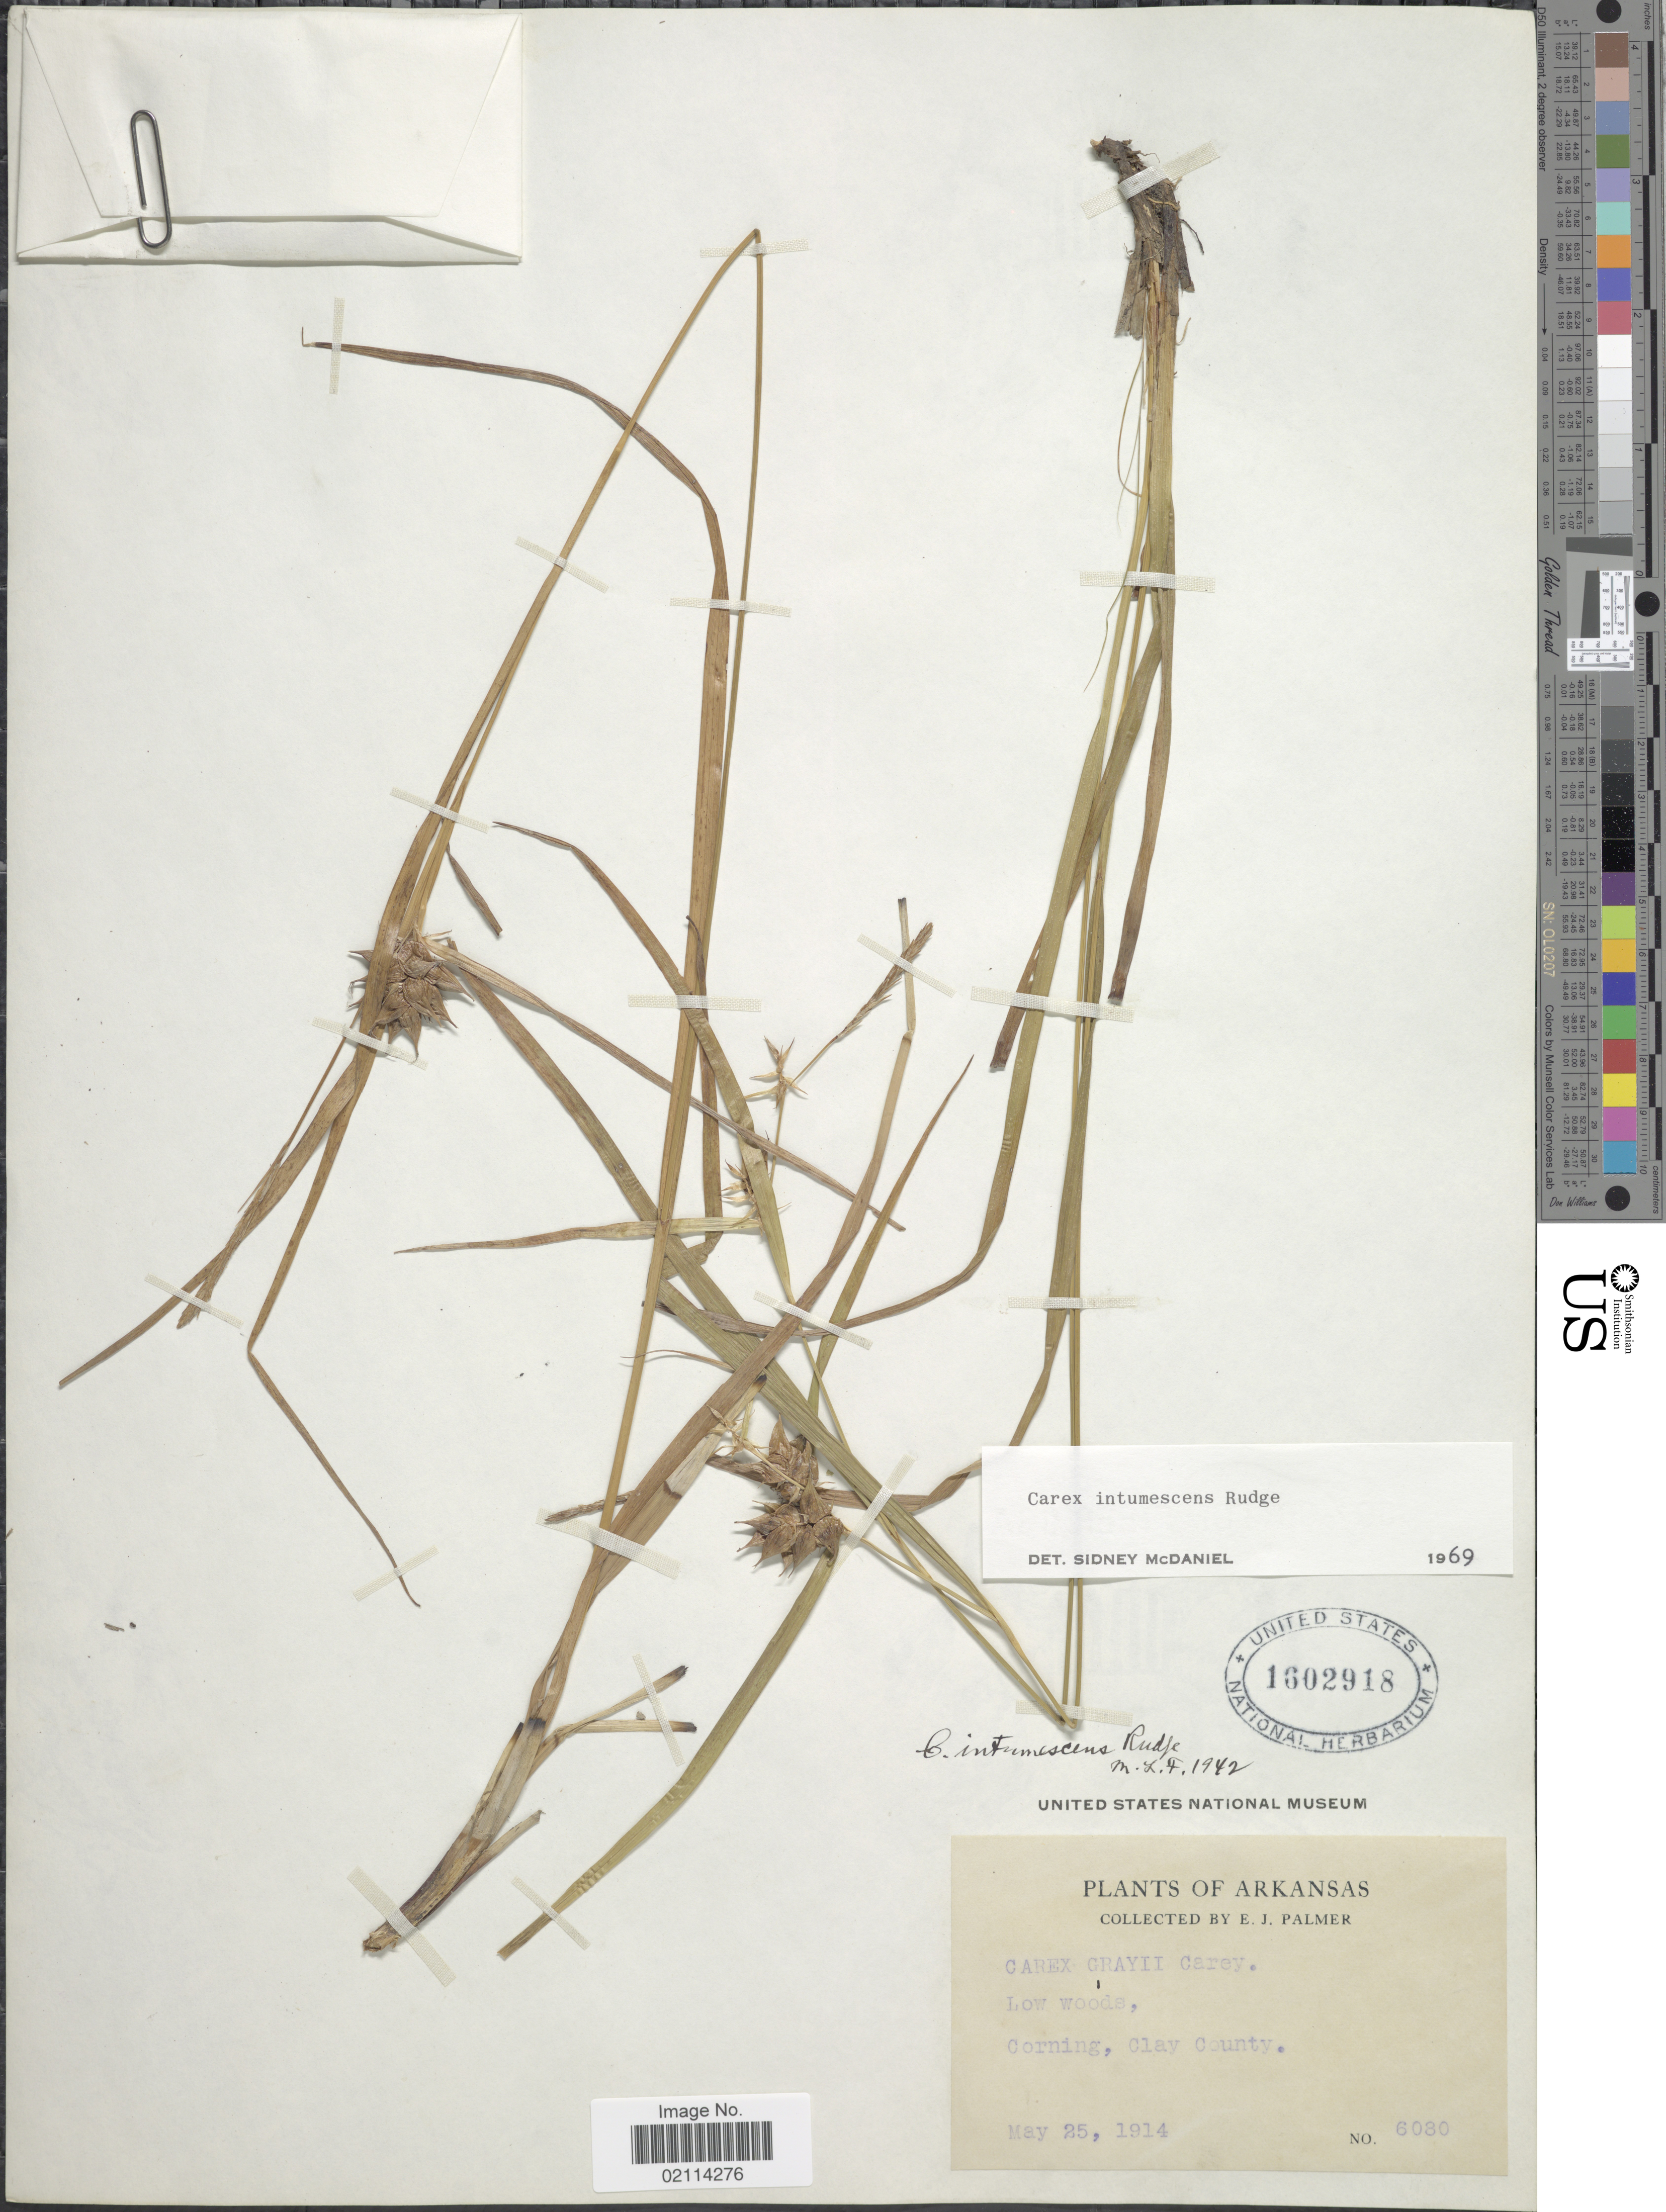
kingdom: Plantae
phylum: Tracheophyta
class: Liliopsida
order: Poales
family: Cyperaceae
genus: Carex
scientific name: Carex intumescens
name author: Rudge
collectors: E. J. Palmer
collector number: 6080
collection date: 1914-05-25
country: United States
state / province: Arkansas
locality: Low woods, Corning, Clay County.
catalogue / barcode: US 1602918